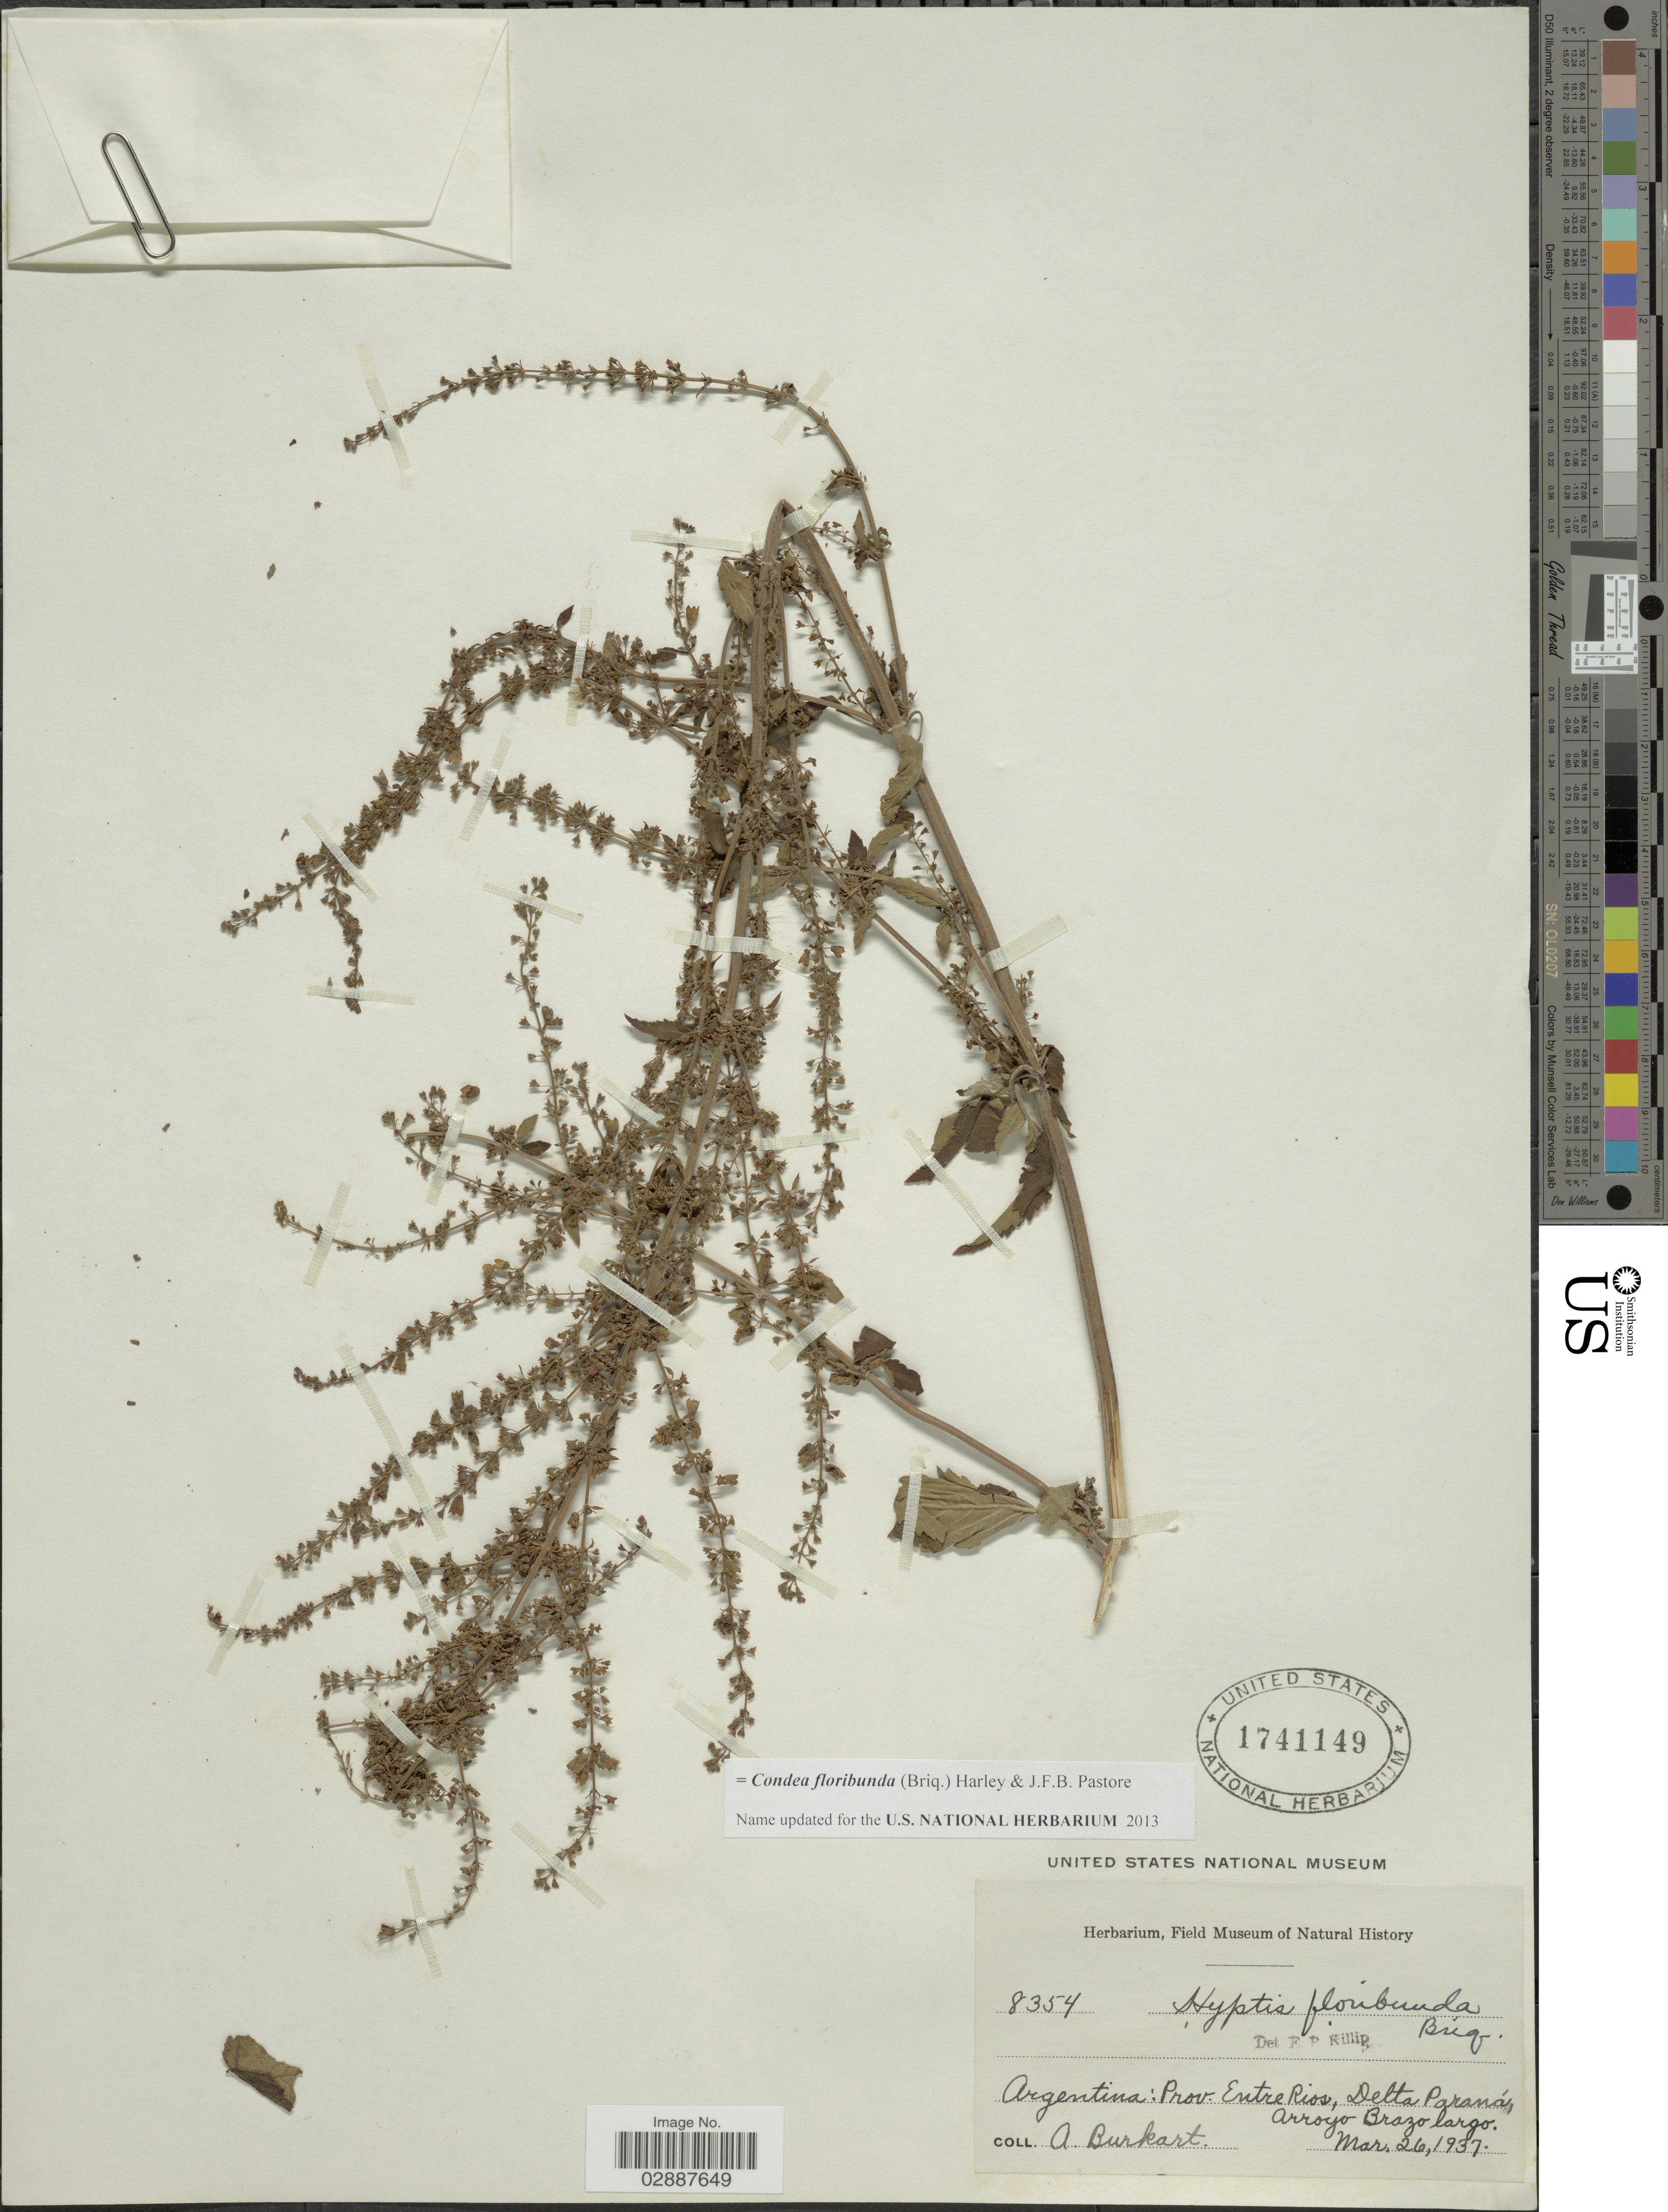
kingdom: Plantae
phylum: Tracheophyta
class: Magnoliopsida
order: Lamiales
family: Lamiaceae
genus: Condea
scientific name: Condea floribunda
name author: (Briq. ex Micheli) Harley & J.F.B. Pastore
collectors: A. E. Burkart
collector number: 8354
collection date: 1937-03-26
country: Argentina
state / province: Entre Rios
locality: Delta Paraná, Arroyo Brazo largo.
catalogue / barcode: US 1741149